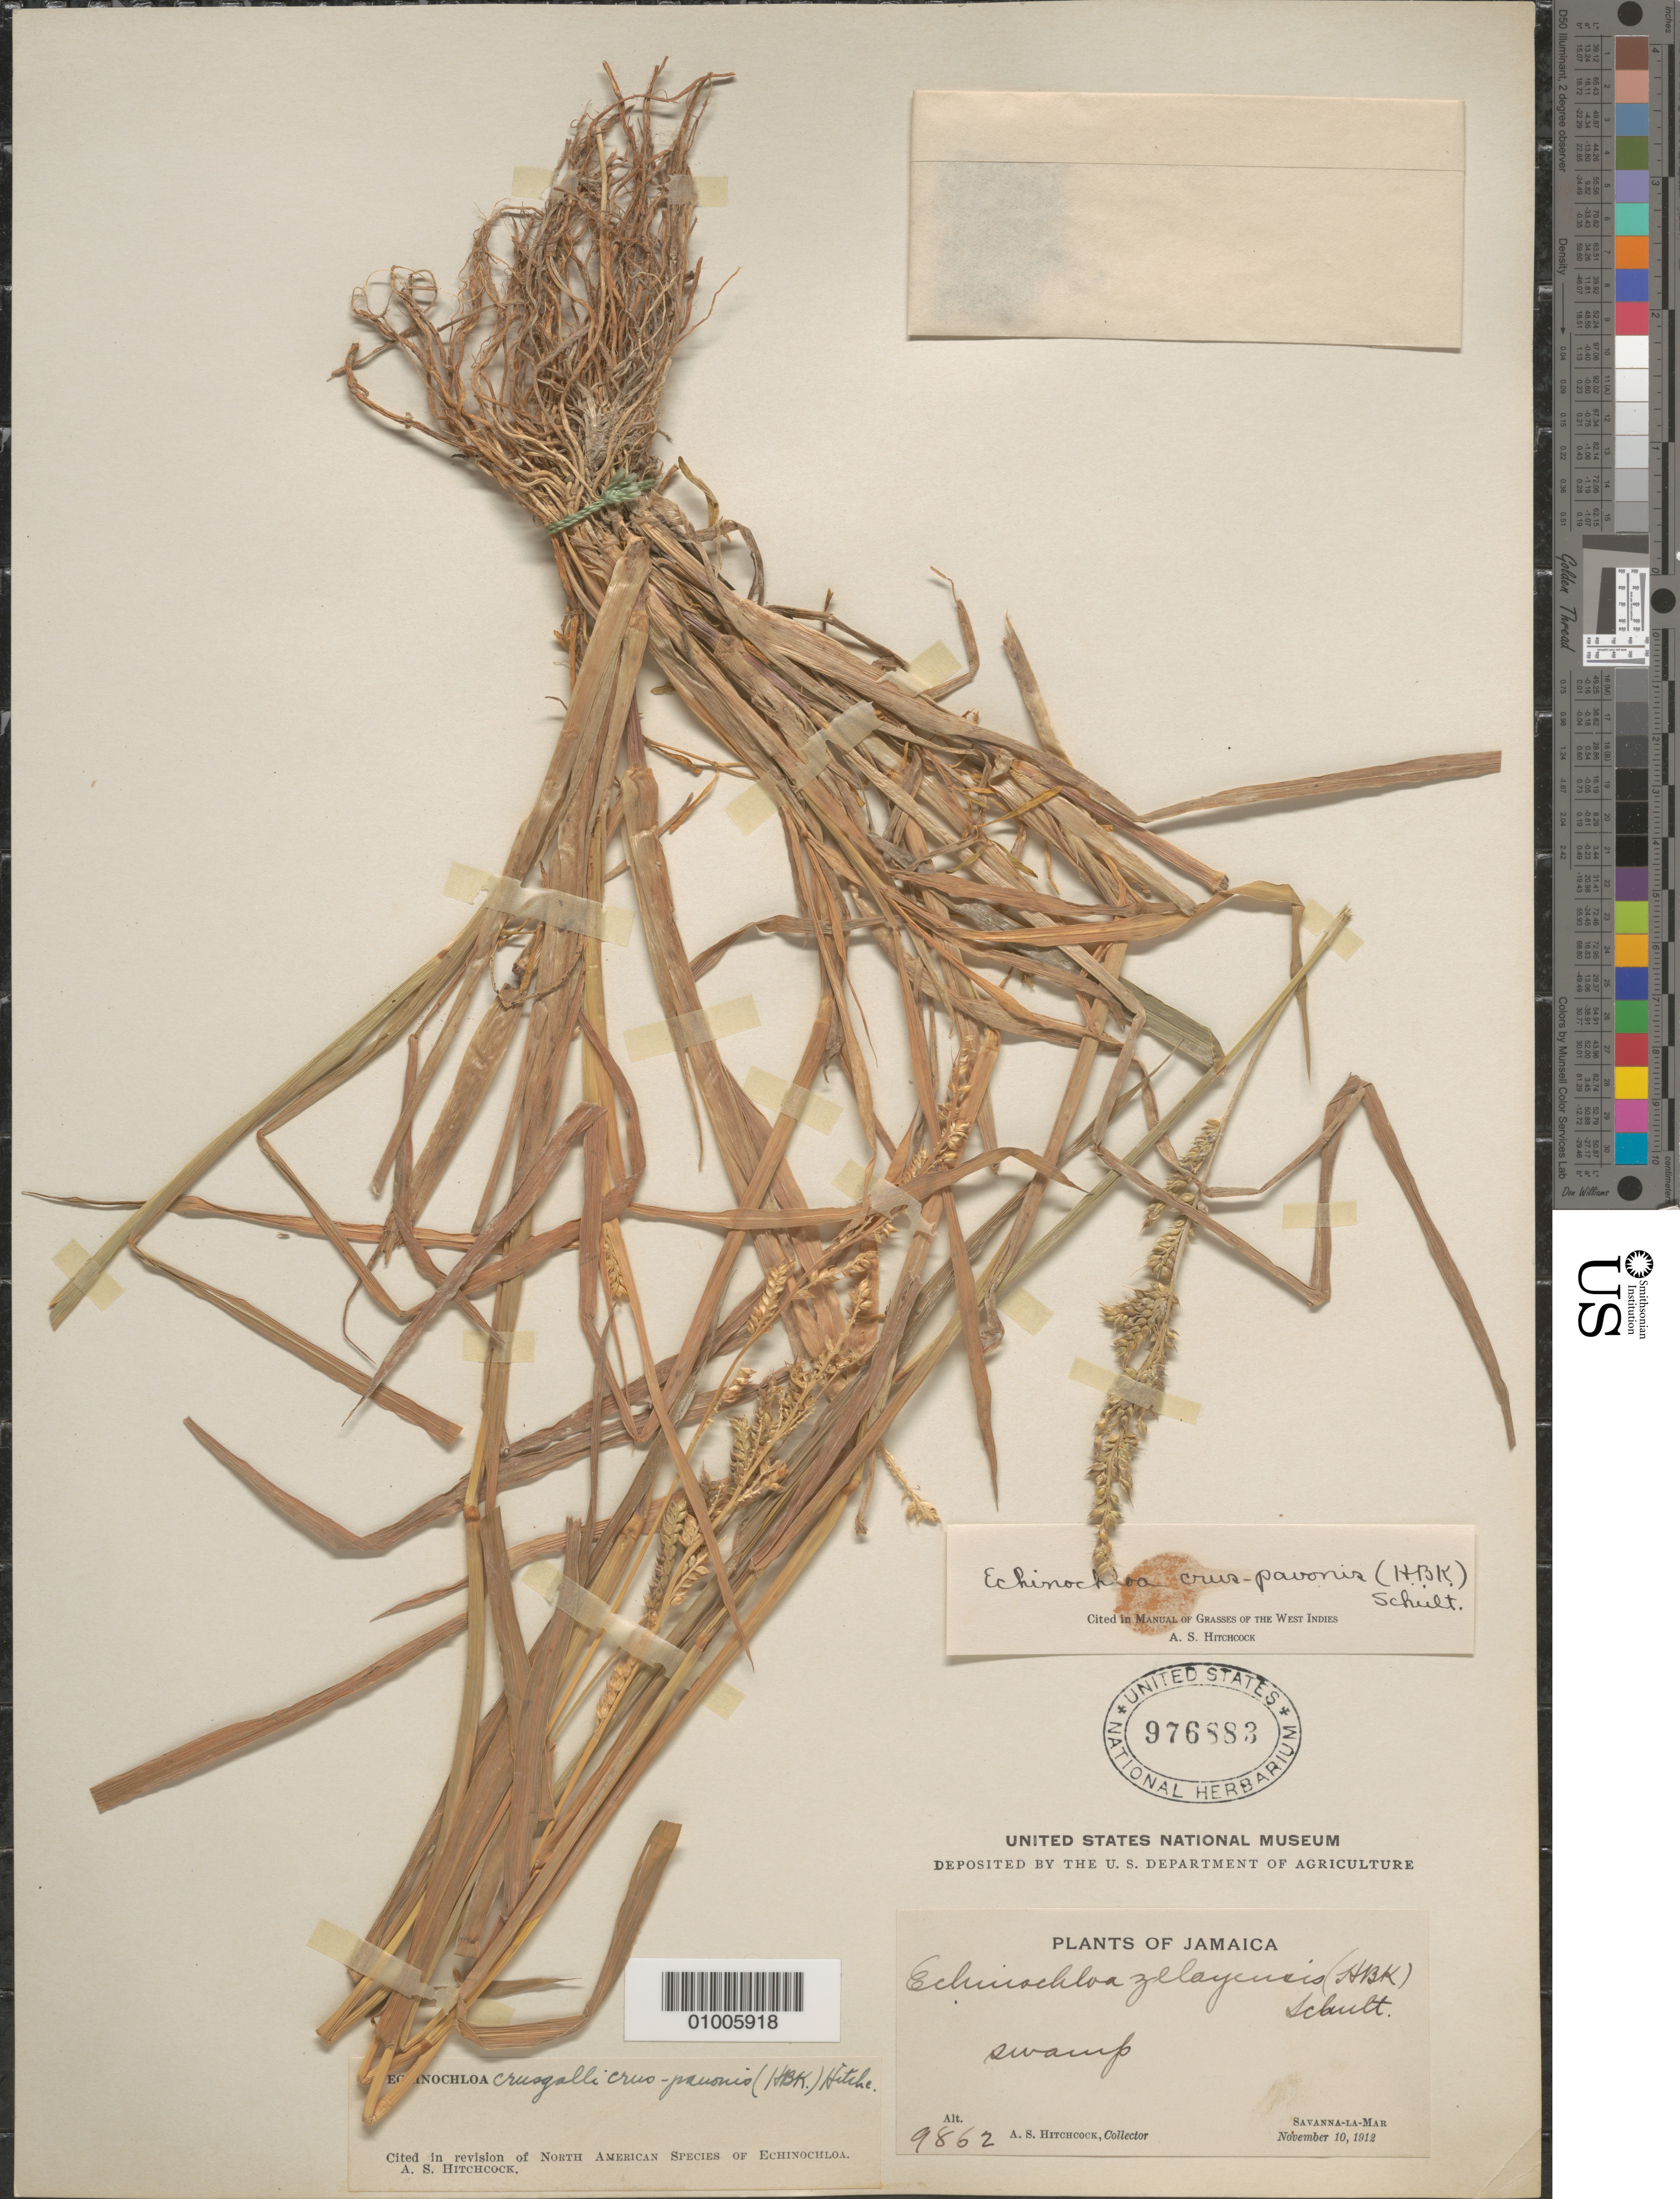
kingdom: Plantae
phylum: Tracheophyta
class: Liliopsida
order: Poales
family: Poaceae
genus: Echinochloa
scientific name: Echinochloa crus-pavonis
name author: (Kunth) Schult.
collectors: A. S. Hitchcock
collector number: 9862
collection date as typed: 10 Nov 1912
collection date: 1912-11-10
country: Jamaica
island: Jamaica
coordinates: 0 N, 0 E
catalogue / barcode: US 976883